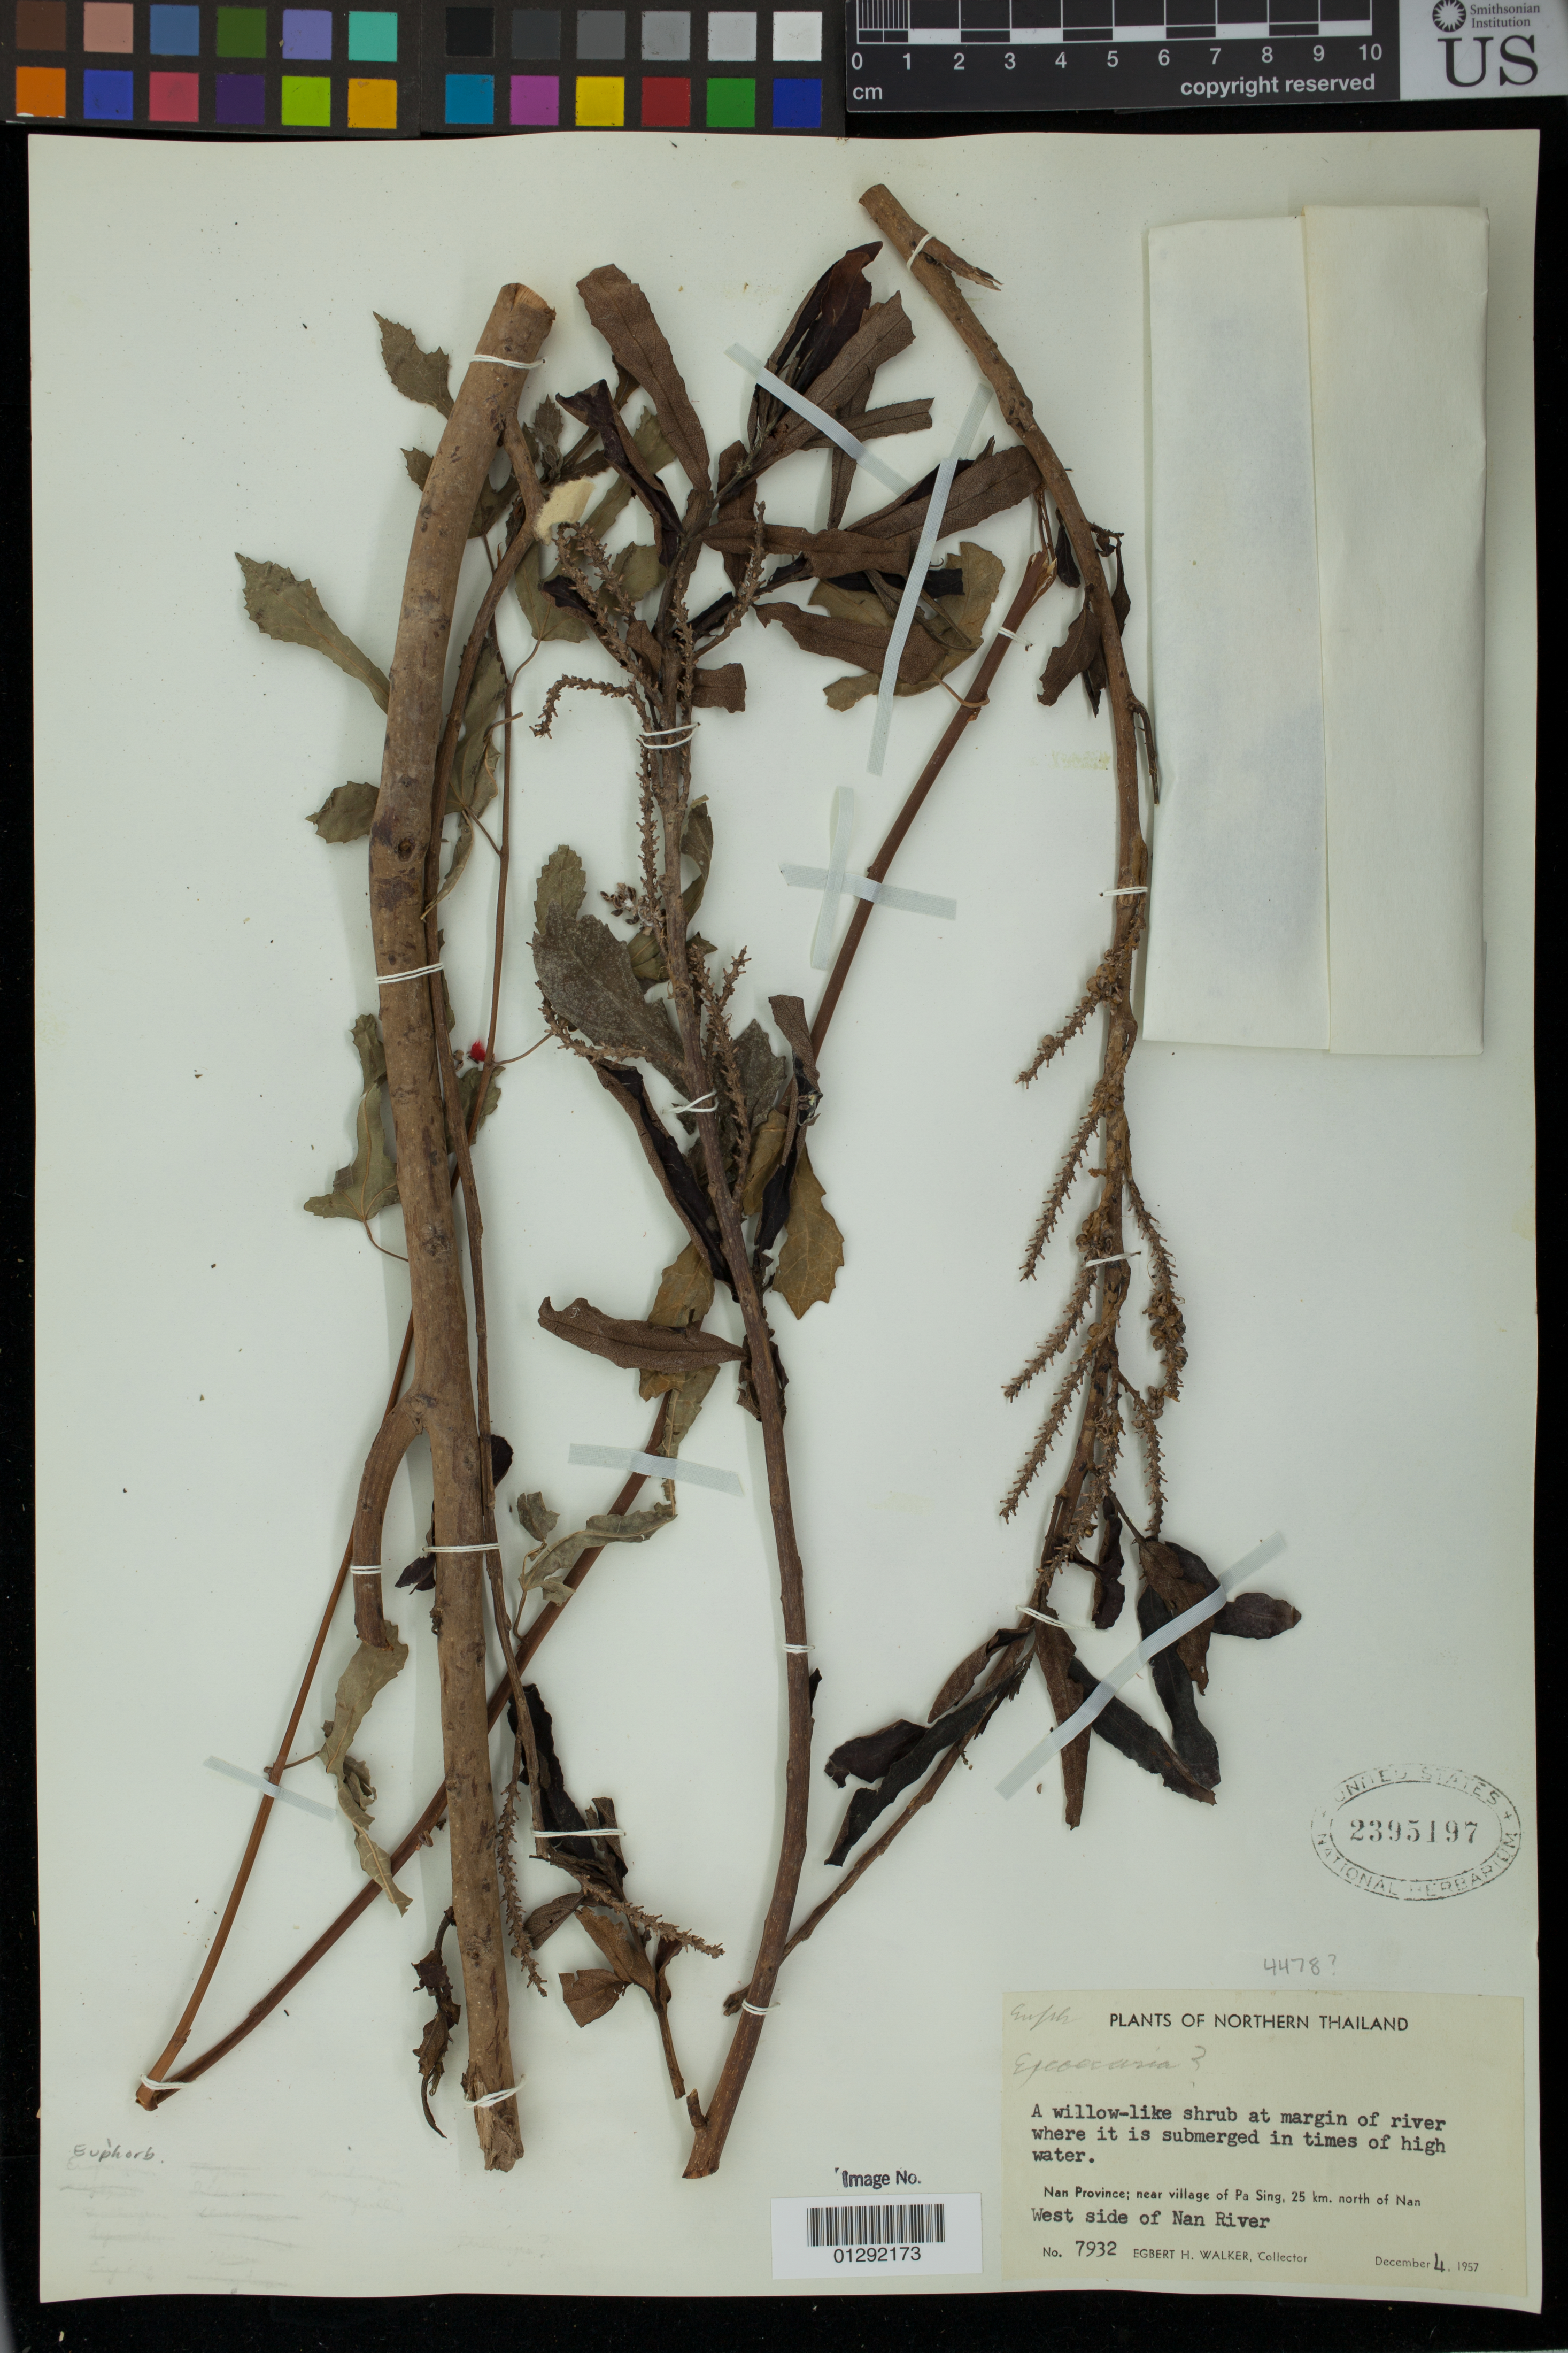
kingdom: Plantae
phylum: Tracheophyta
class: Magnoliopsida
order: Malpighiales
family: Euphorbiaceae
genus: Excoecaria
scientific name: Excoecaria sp.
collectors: E. H. Walker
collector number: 7932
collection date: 1957-12-04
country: Thailand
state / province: Nan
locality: Near village of Pa Sing, 25 km. north of Nan. West side of Nan River.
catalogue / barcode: US 2395197